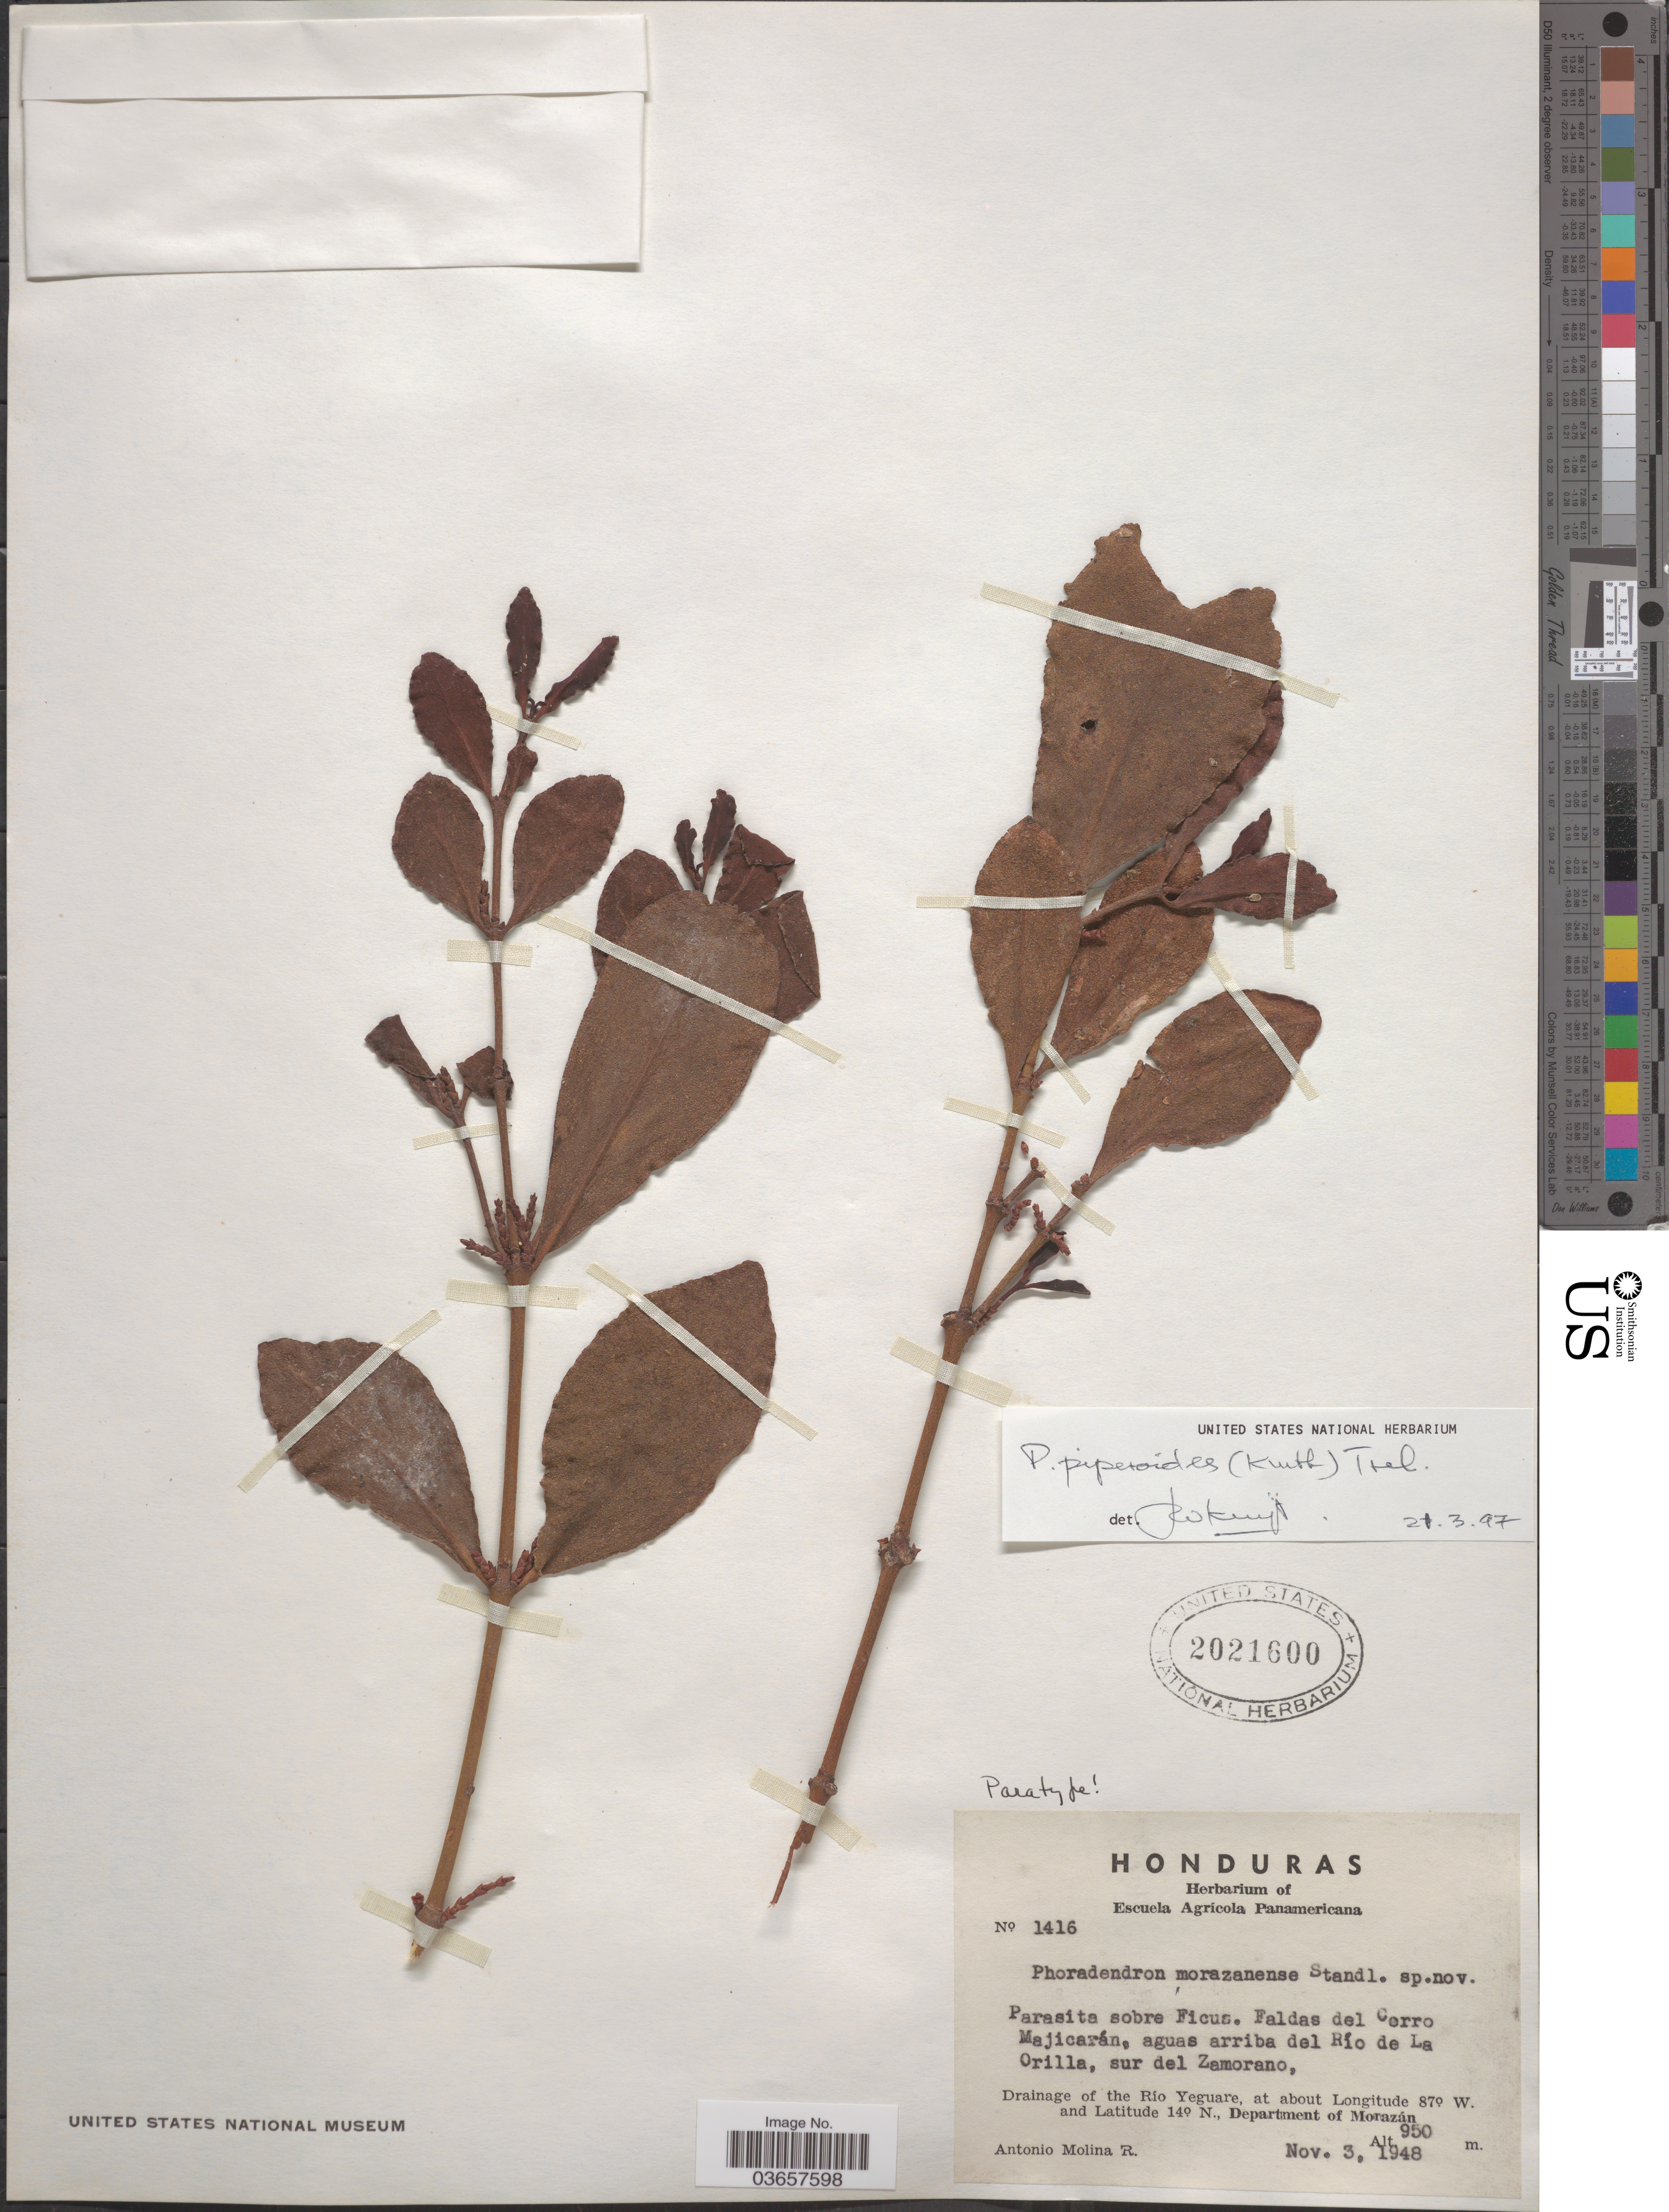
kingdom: Plantae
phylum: Tracheophyta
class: Magnoliopsida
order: Santalales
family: Viscaceae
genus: Phoradendron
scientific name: Phoradendron piperoides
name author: (Kunth) Trel.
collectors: A. Molina R.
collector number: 1416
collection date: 1948-11-03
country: Honduras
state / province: Fco. Morazán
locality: Faldas del Cerro Majicarán, aguas arriba del Río de La Orilla, sur del Zamorano, Drainage of the Río Yeguare. Department of Morazán.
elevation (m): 950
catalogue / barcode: US 2021600